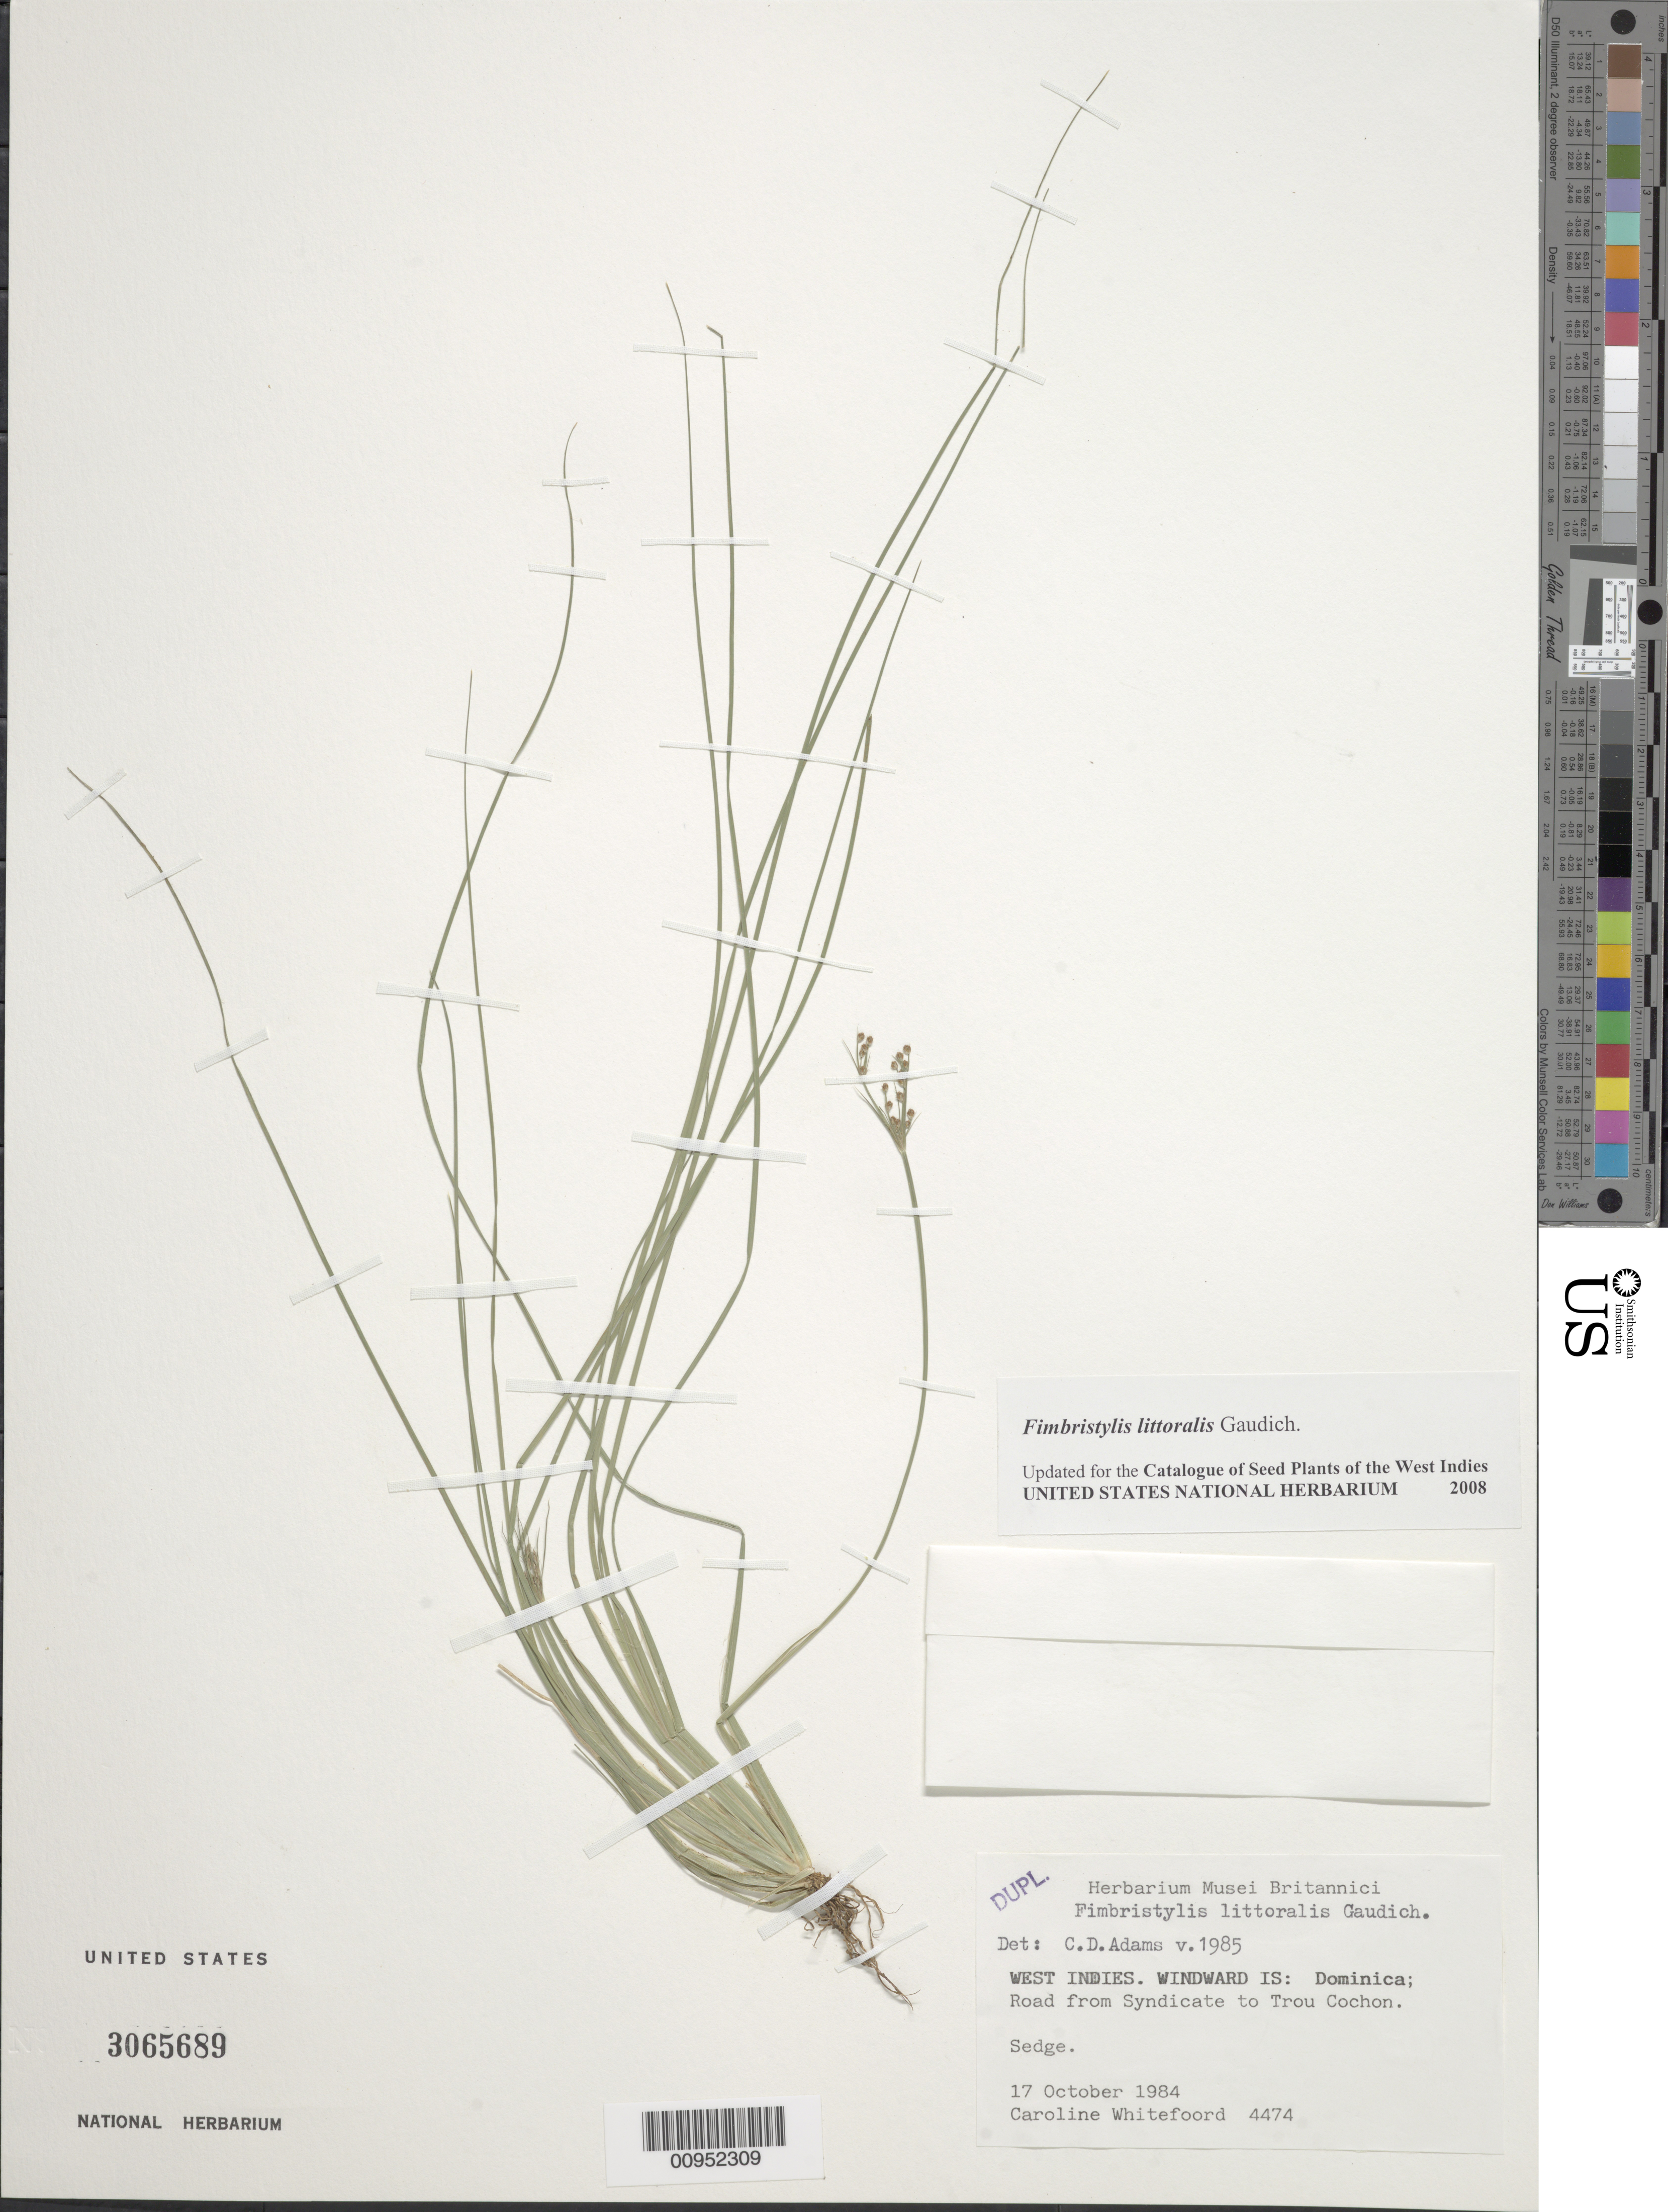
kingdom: Plantae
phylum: Tracheophyta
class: Liliopsida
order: Poales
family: Cyperaceae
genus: Fimbristylis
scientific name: Fimbristylis littoralis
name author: Gaudich.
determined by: Strong, M. T., (US), Smithsonian Institution - National Museum of Natural History (UNITED STATES)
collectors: C. Whitefoord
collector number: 4474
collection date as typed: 17 Oct 1984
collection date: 1984-10-17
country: Dominica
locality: Road from Syndicate to Trou Cochon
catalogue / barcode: US 3065689